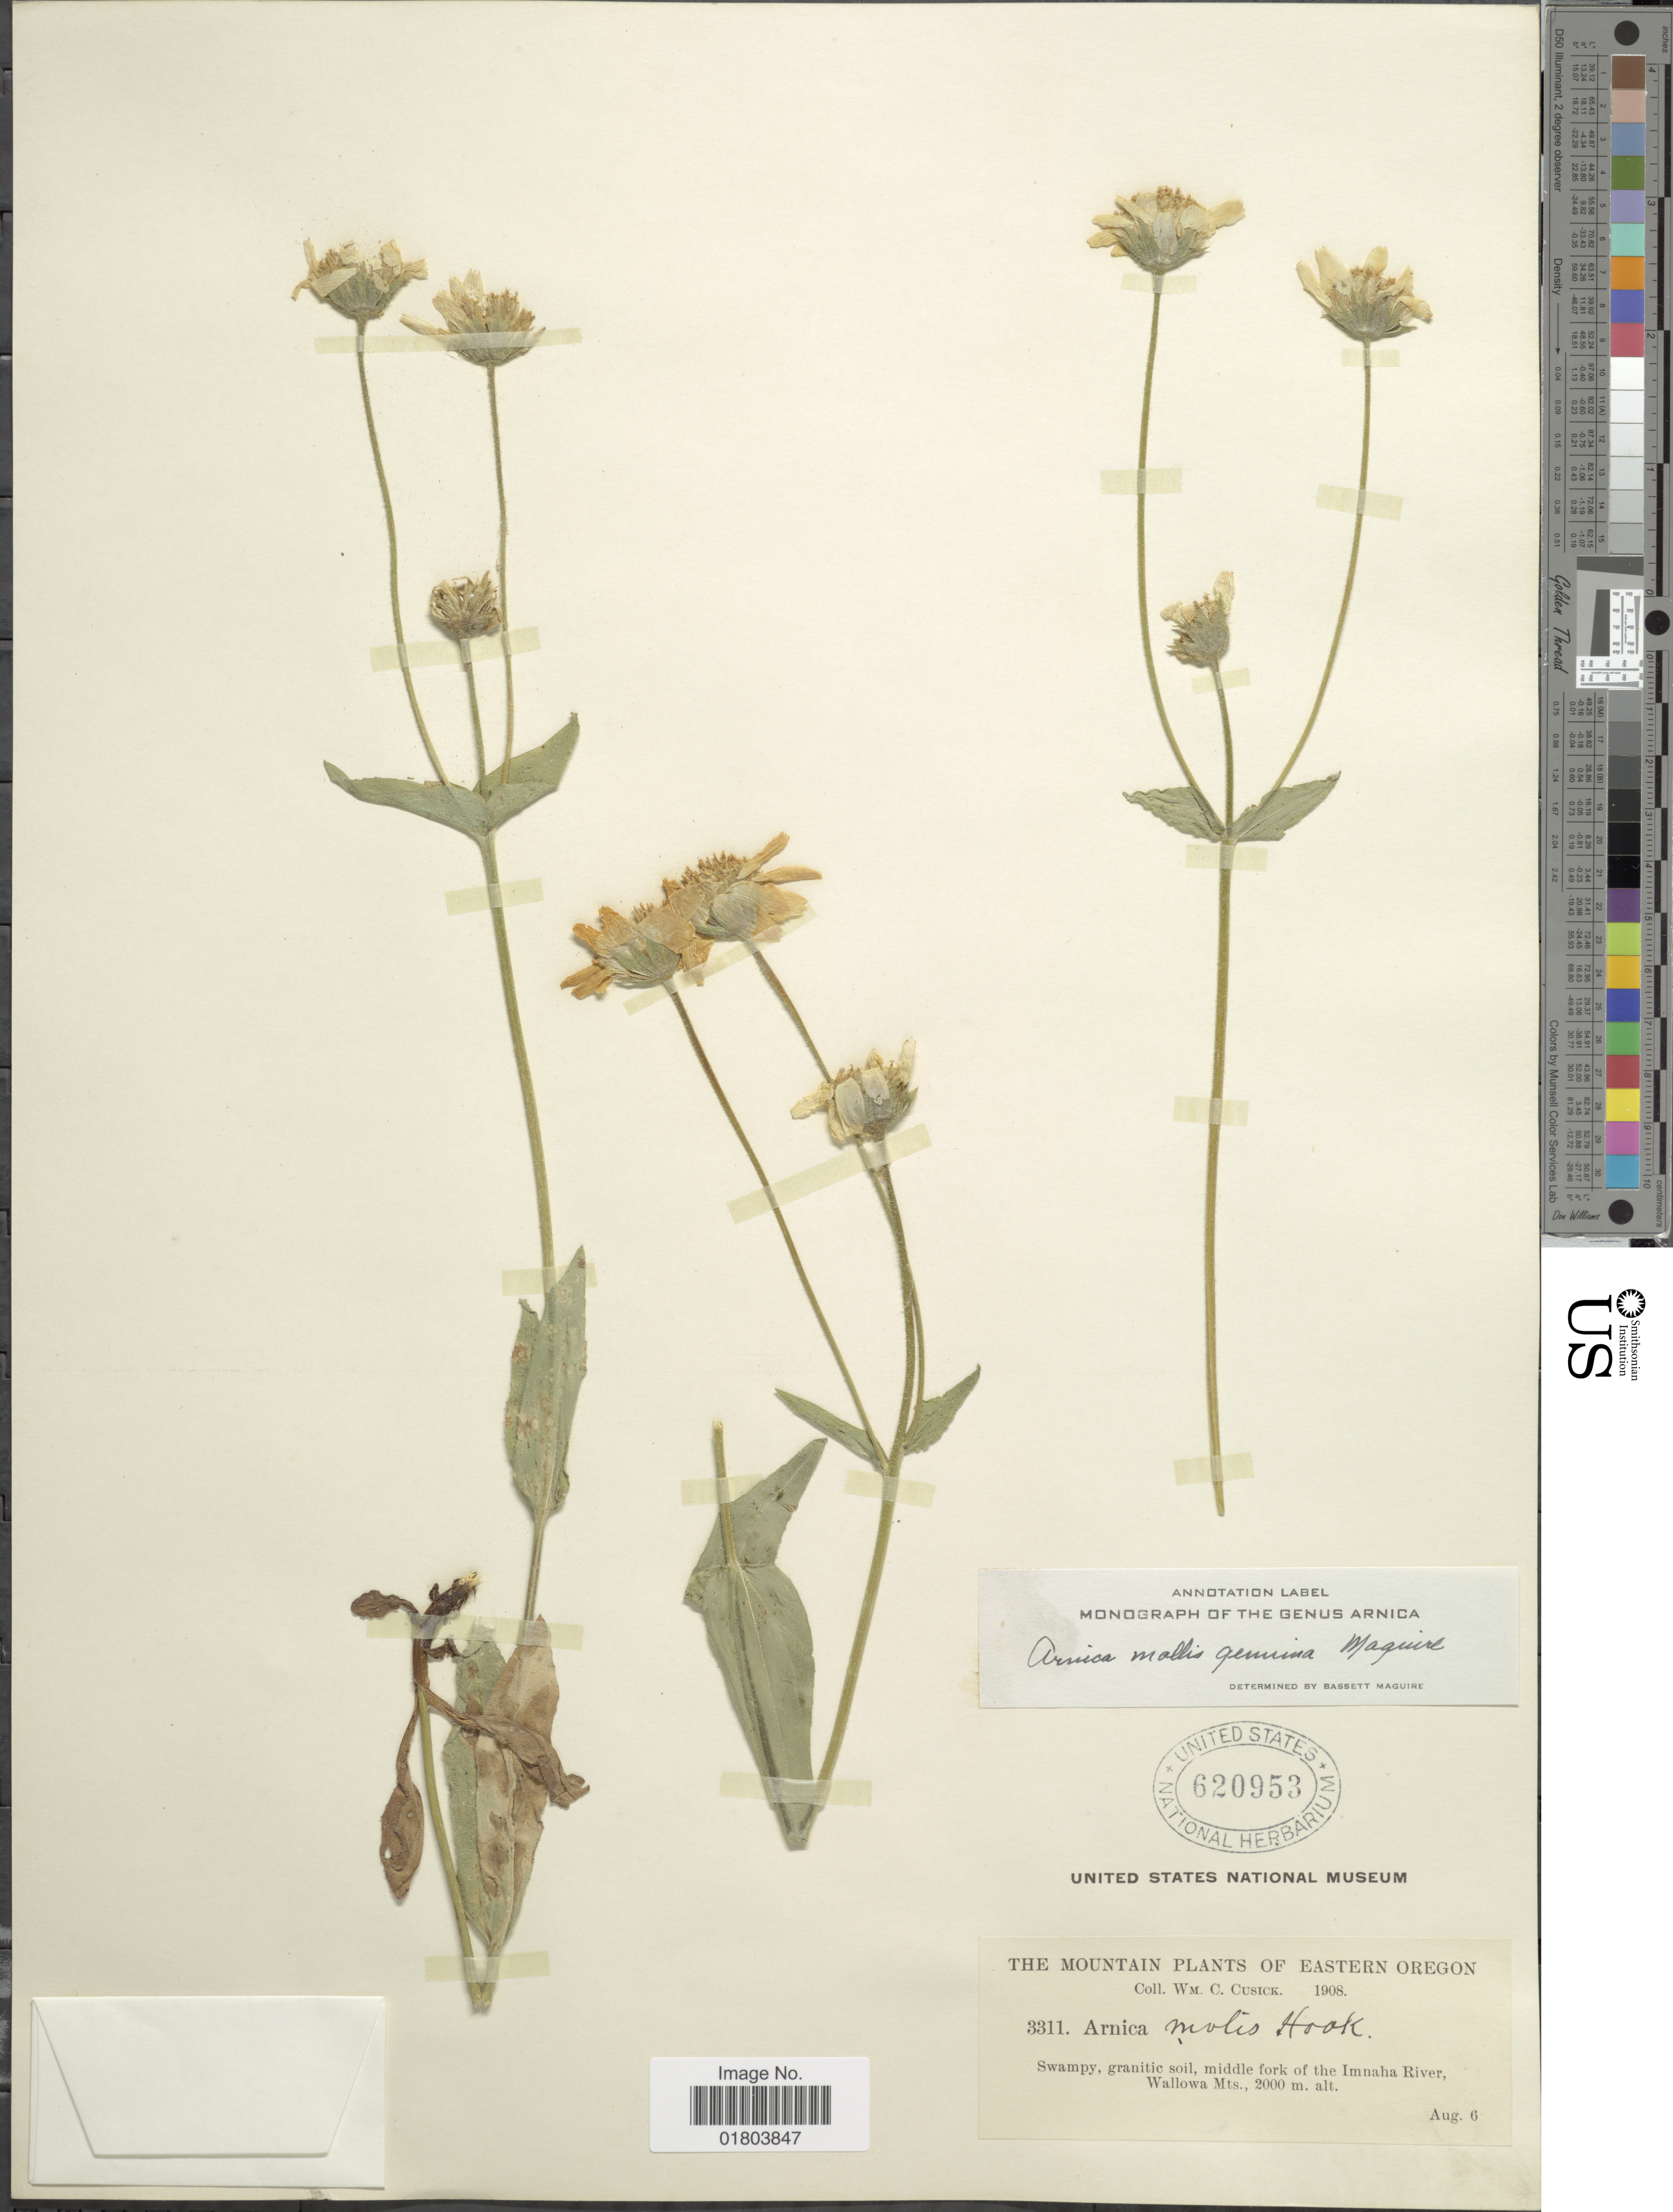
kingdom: Plantae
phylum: Tracheophyta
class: Magnoliopsida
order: Asterales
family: Asteraceae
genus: Arnica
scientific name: Arnica mollis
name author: Hook.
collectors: W. C. Cusick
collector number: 3311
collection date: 1908-08-06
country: United States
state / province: Oregon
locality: The mountain of Eastern Oregon, Swampy, granitic soil, middle fork of the Imnaha River, Wallowa Mts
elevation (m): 2000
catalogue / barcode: US 620953